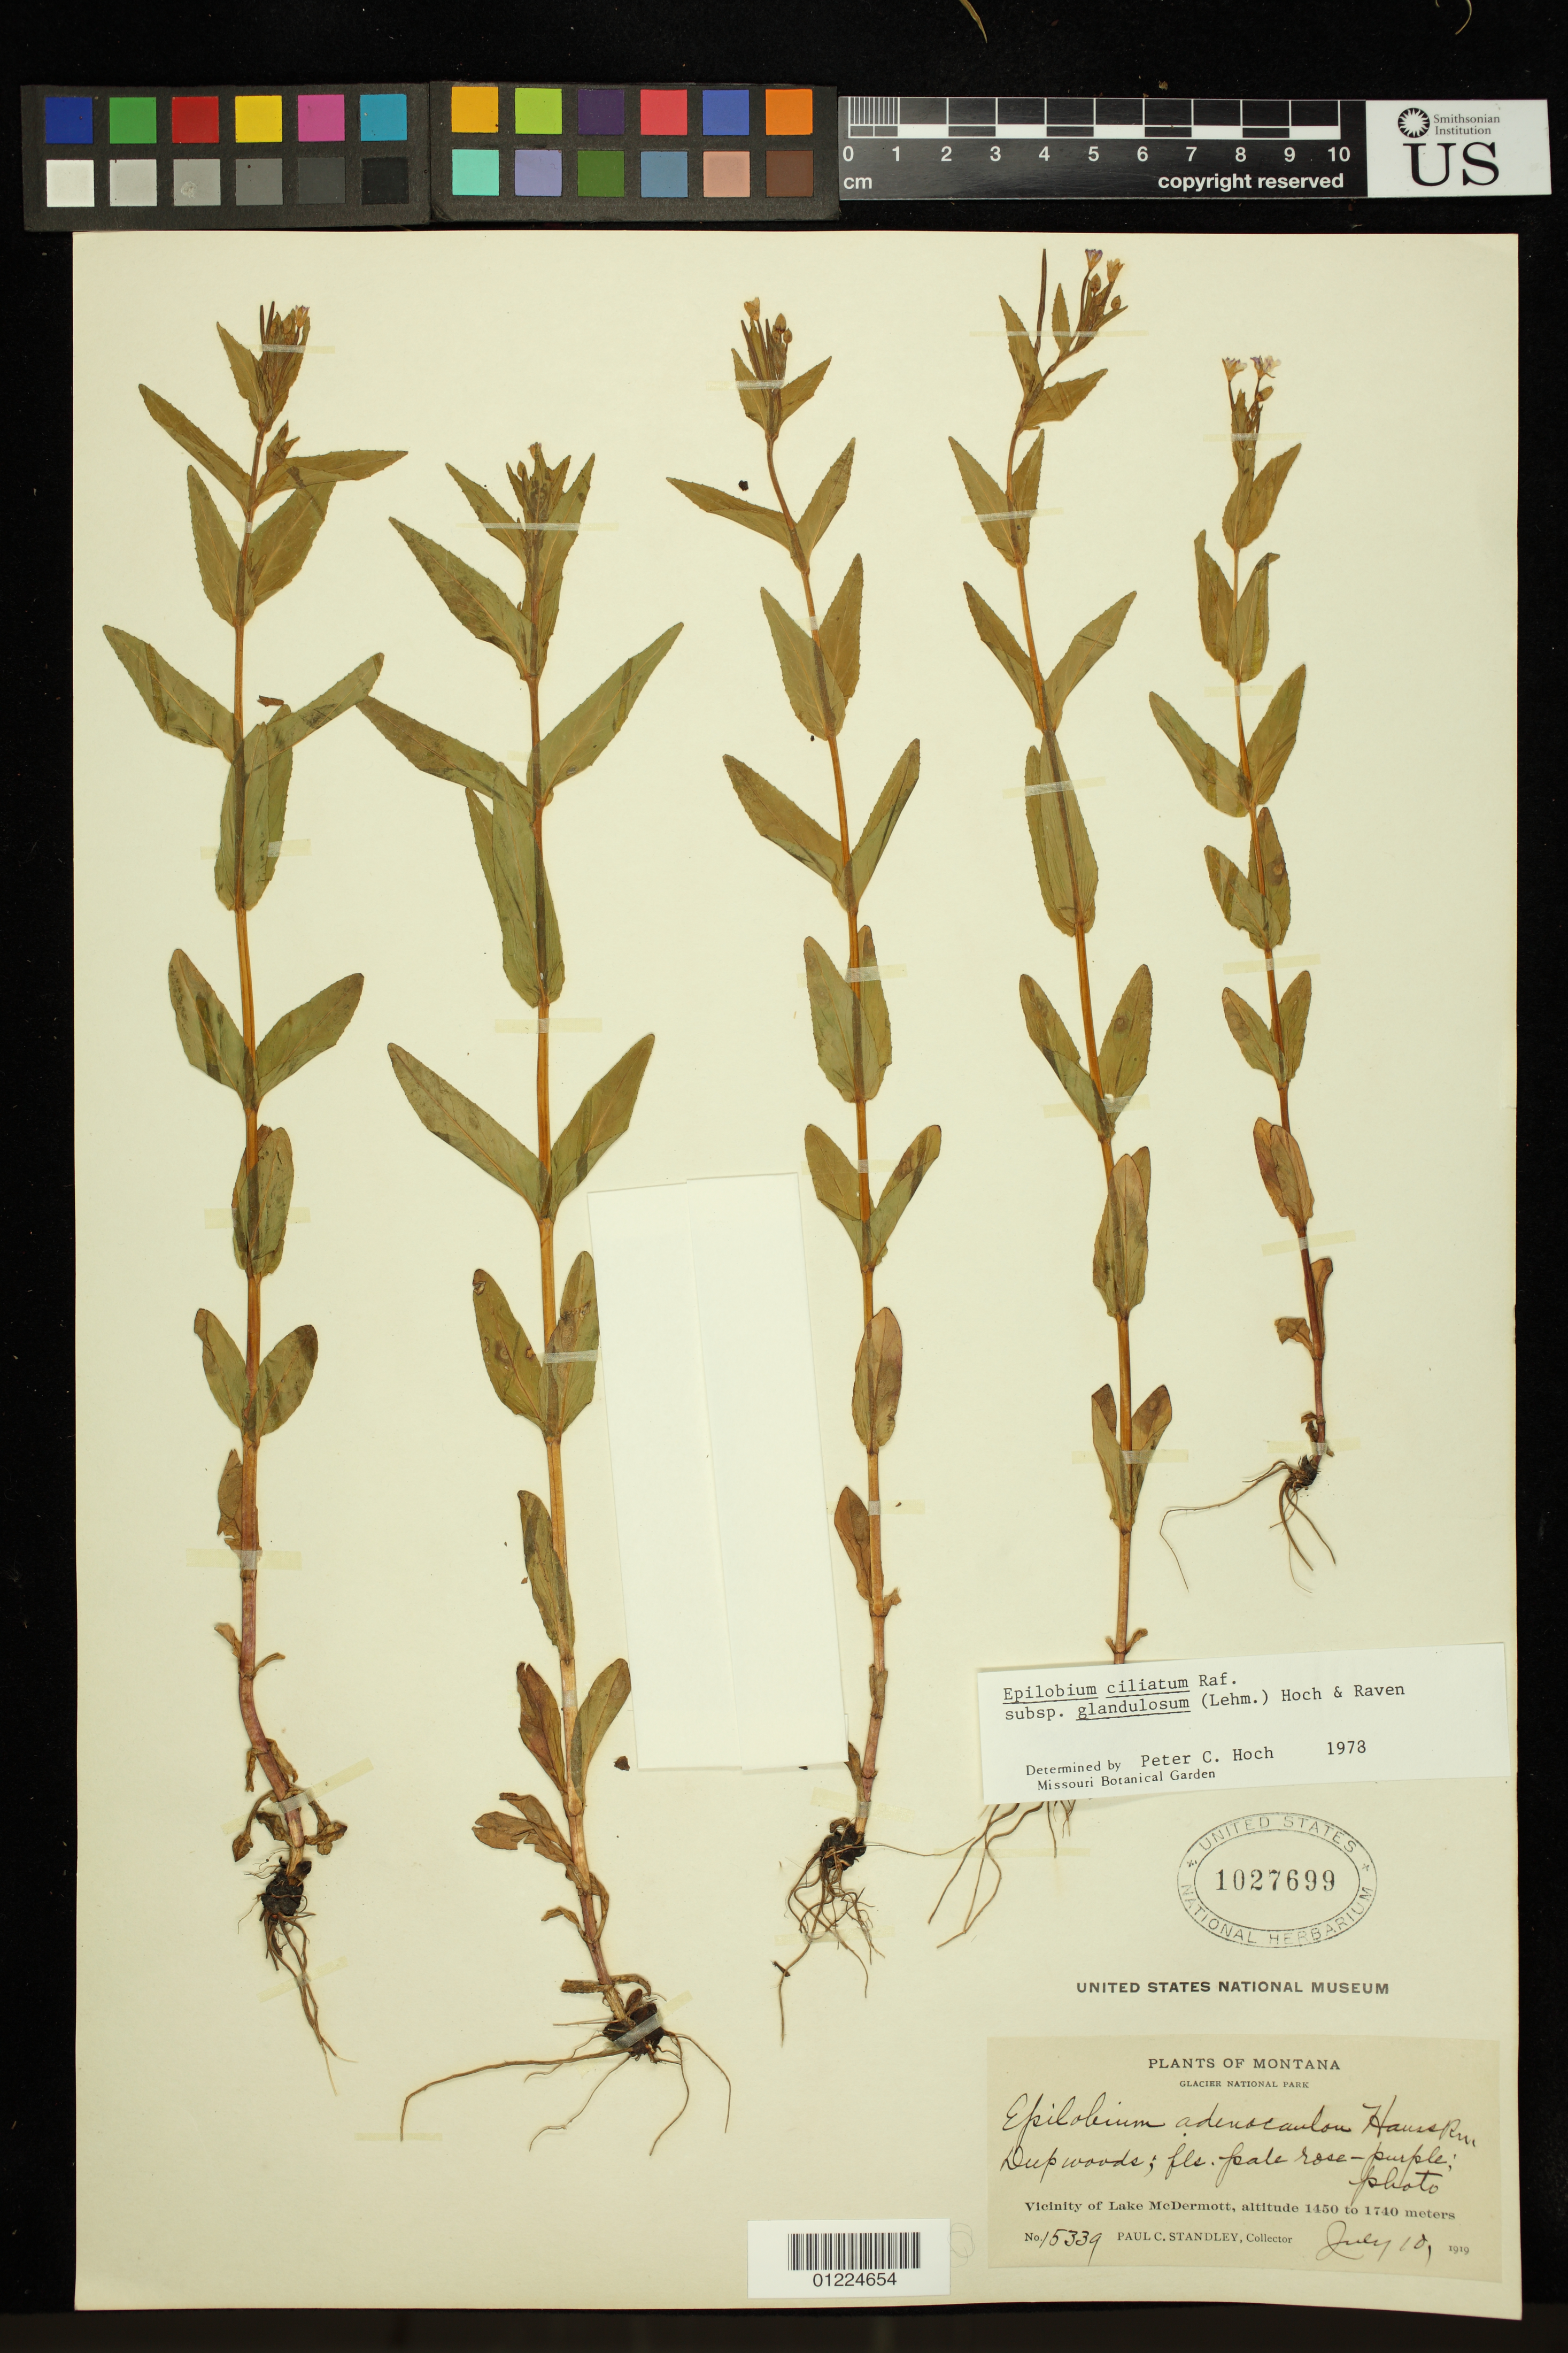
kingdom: Plantae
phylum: Tracheophyta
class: Magnoliopsida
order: Myrtales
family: Onagraceae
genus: Epilobium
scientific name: Epilobium ciliatum subsp. glandulosum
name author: (Lehm.) Hoch & P.H. Raven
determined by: Hoch, P. C.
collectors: P. C. Standley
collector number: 15339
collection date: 1919-07-10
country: United States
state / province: Montana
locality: Vicinity of Lake McDermott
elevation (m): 1450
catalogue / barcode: US 1027699